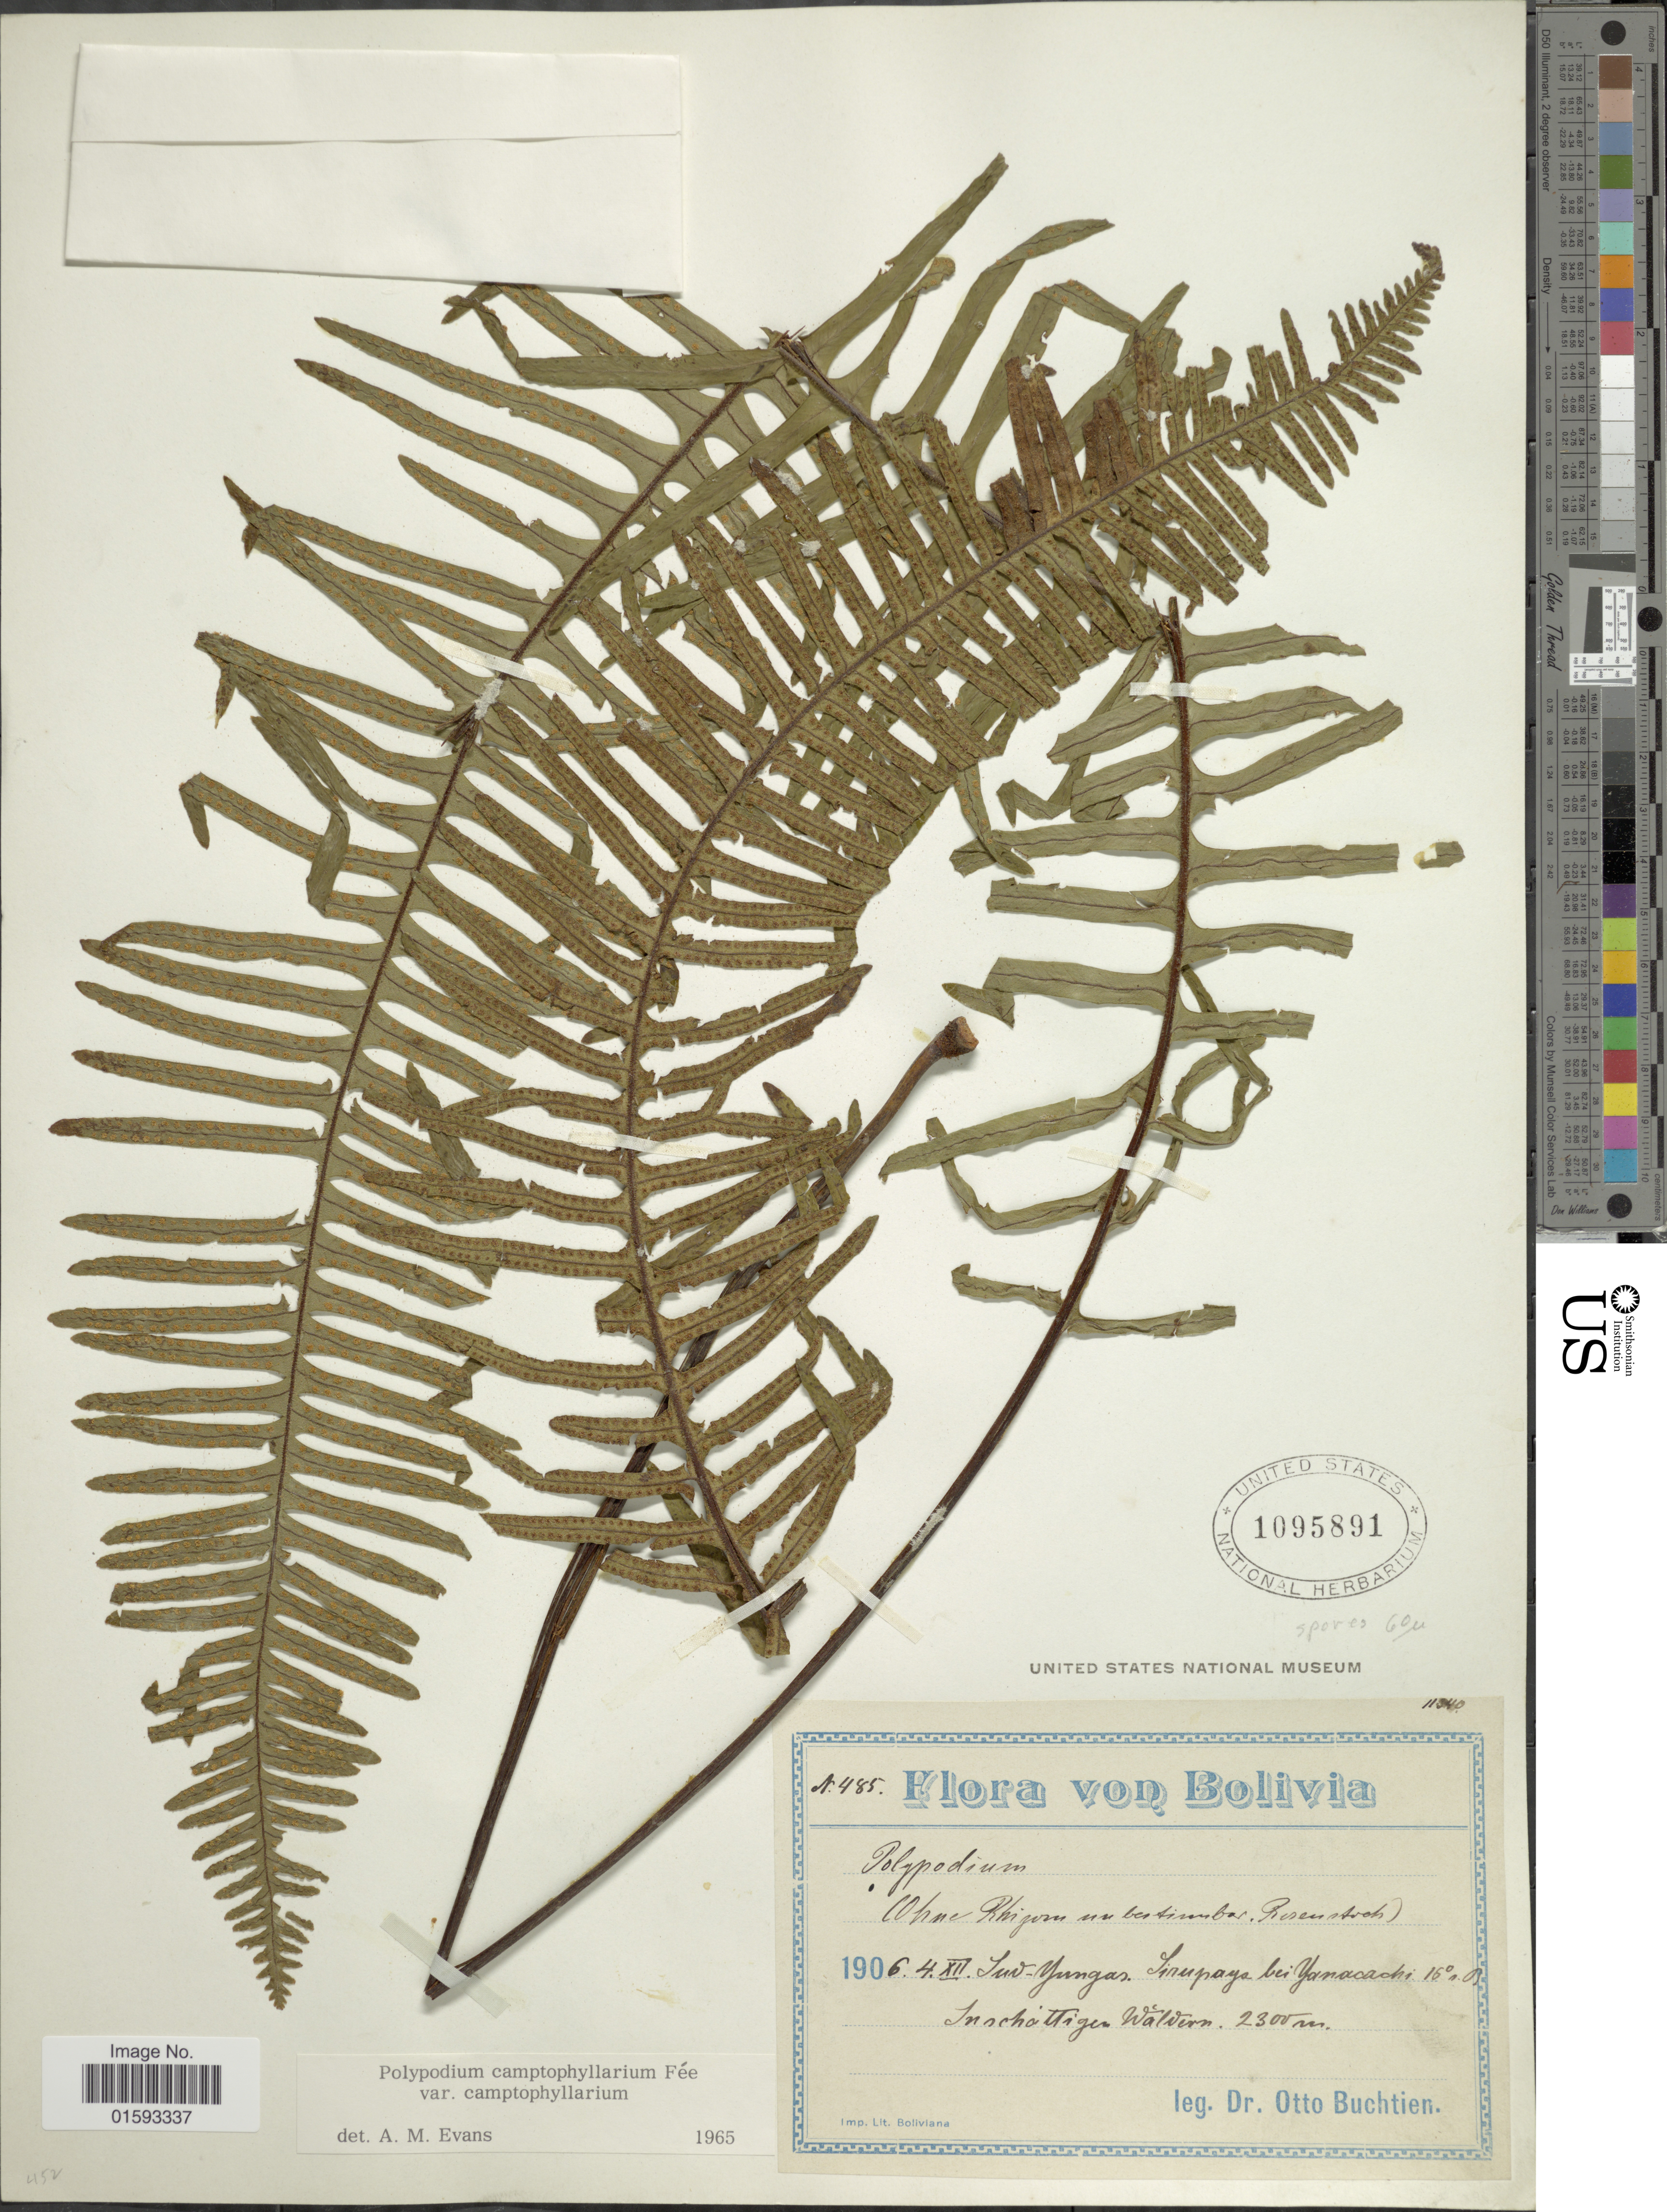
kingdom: Plantae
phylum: Tracheophyta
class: Polypodiopsida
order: Polypodiales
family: Polypodiaceae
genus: Pecluma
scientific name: Pecluma camptophyllaria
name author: (Fée) M.G. Price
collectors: O. Buchtien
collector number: A485*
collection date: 1906-12-04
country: Bolivia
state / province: La Paz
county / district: Sud Yungas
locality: Sirupaya bei Yanacachi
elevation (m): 2300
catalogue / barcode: US 1095891